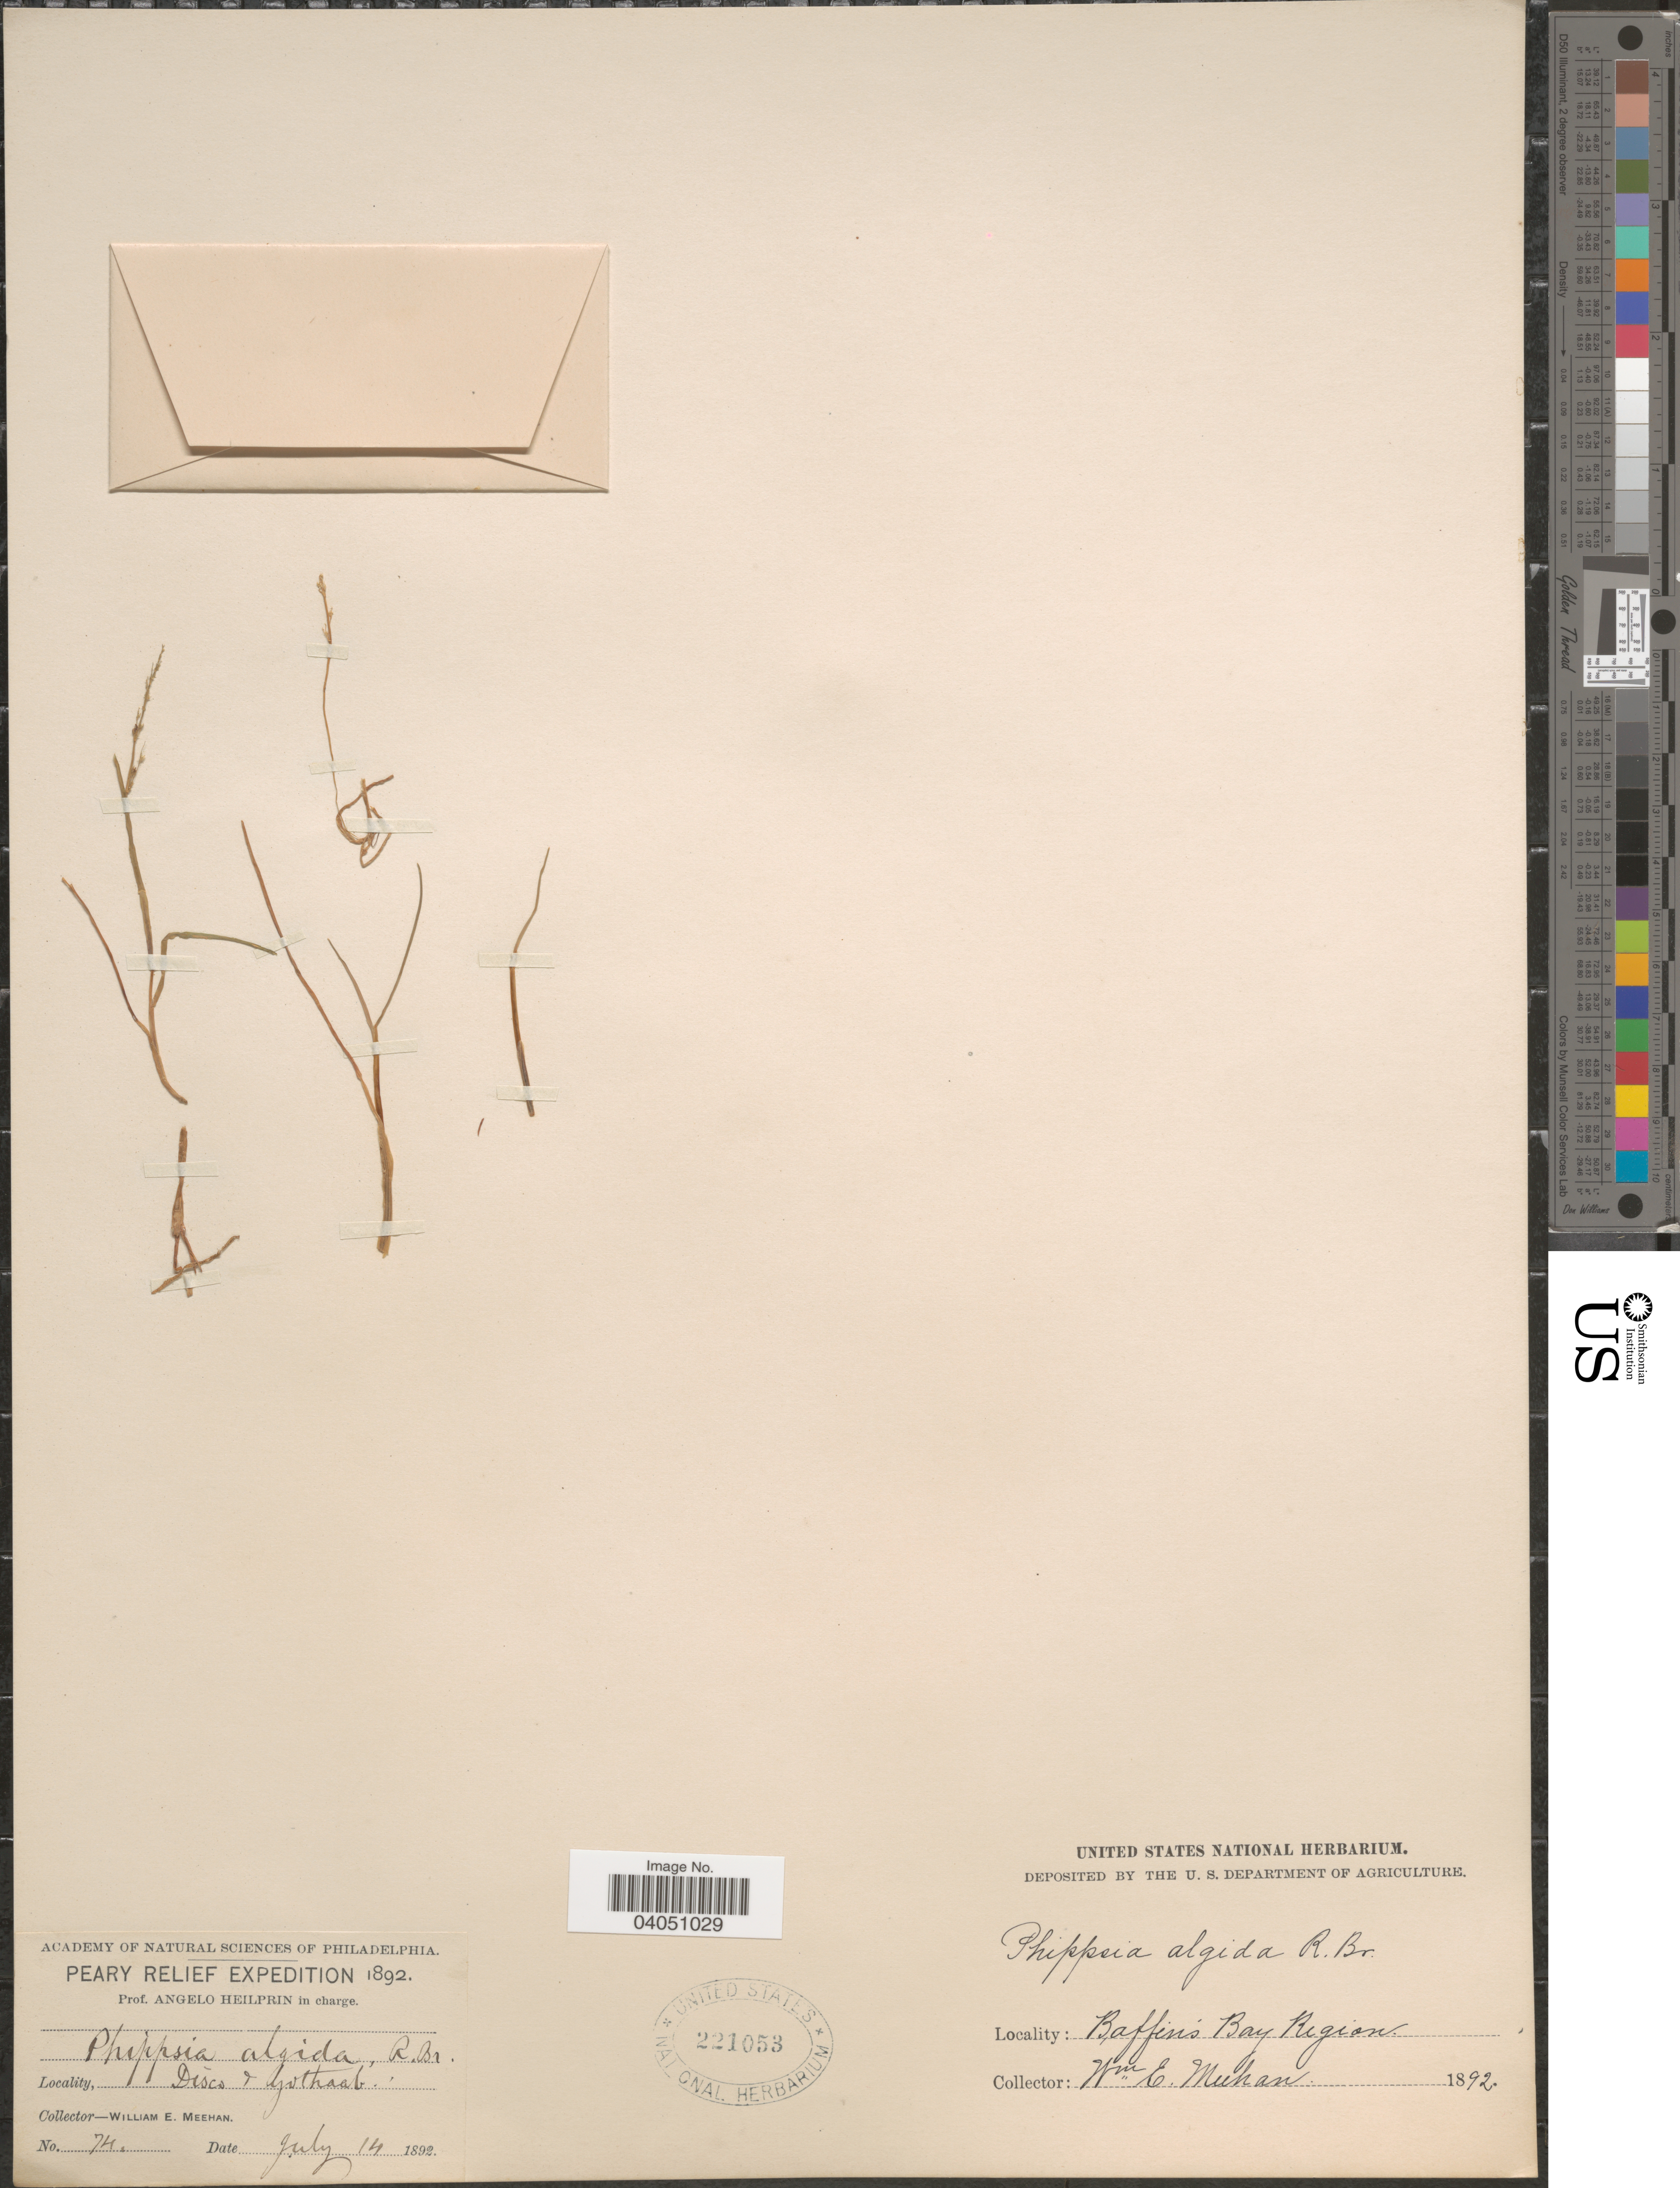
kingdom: Plantae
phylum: Tracheophyta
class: Liliopsida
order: Poales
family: Poaceae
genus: Phippsia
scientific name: Phippsia algida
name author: (Sol.) R. Br.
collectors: W. Meehan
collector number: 74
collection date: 1892-07-14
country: Greenland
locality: Disco & Gothaab. Baffins Bay Region.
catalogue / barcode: US 221053